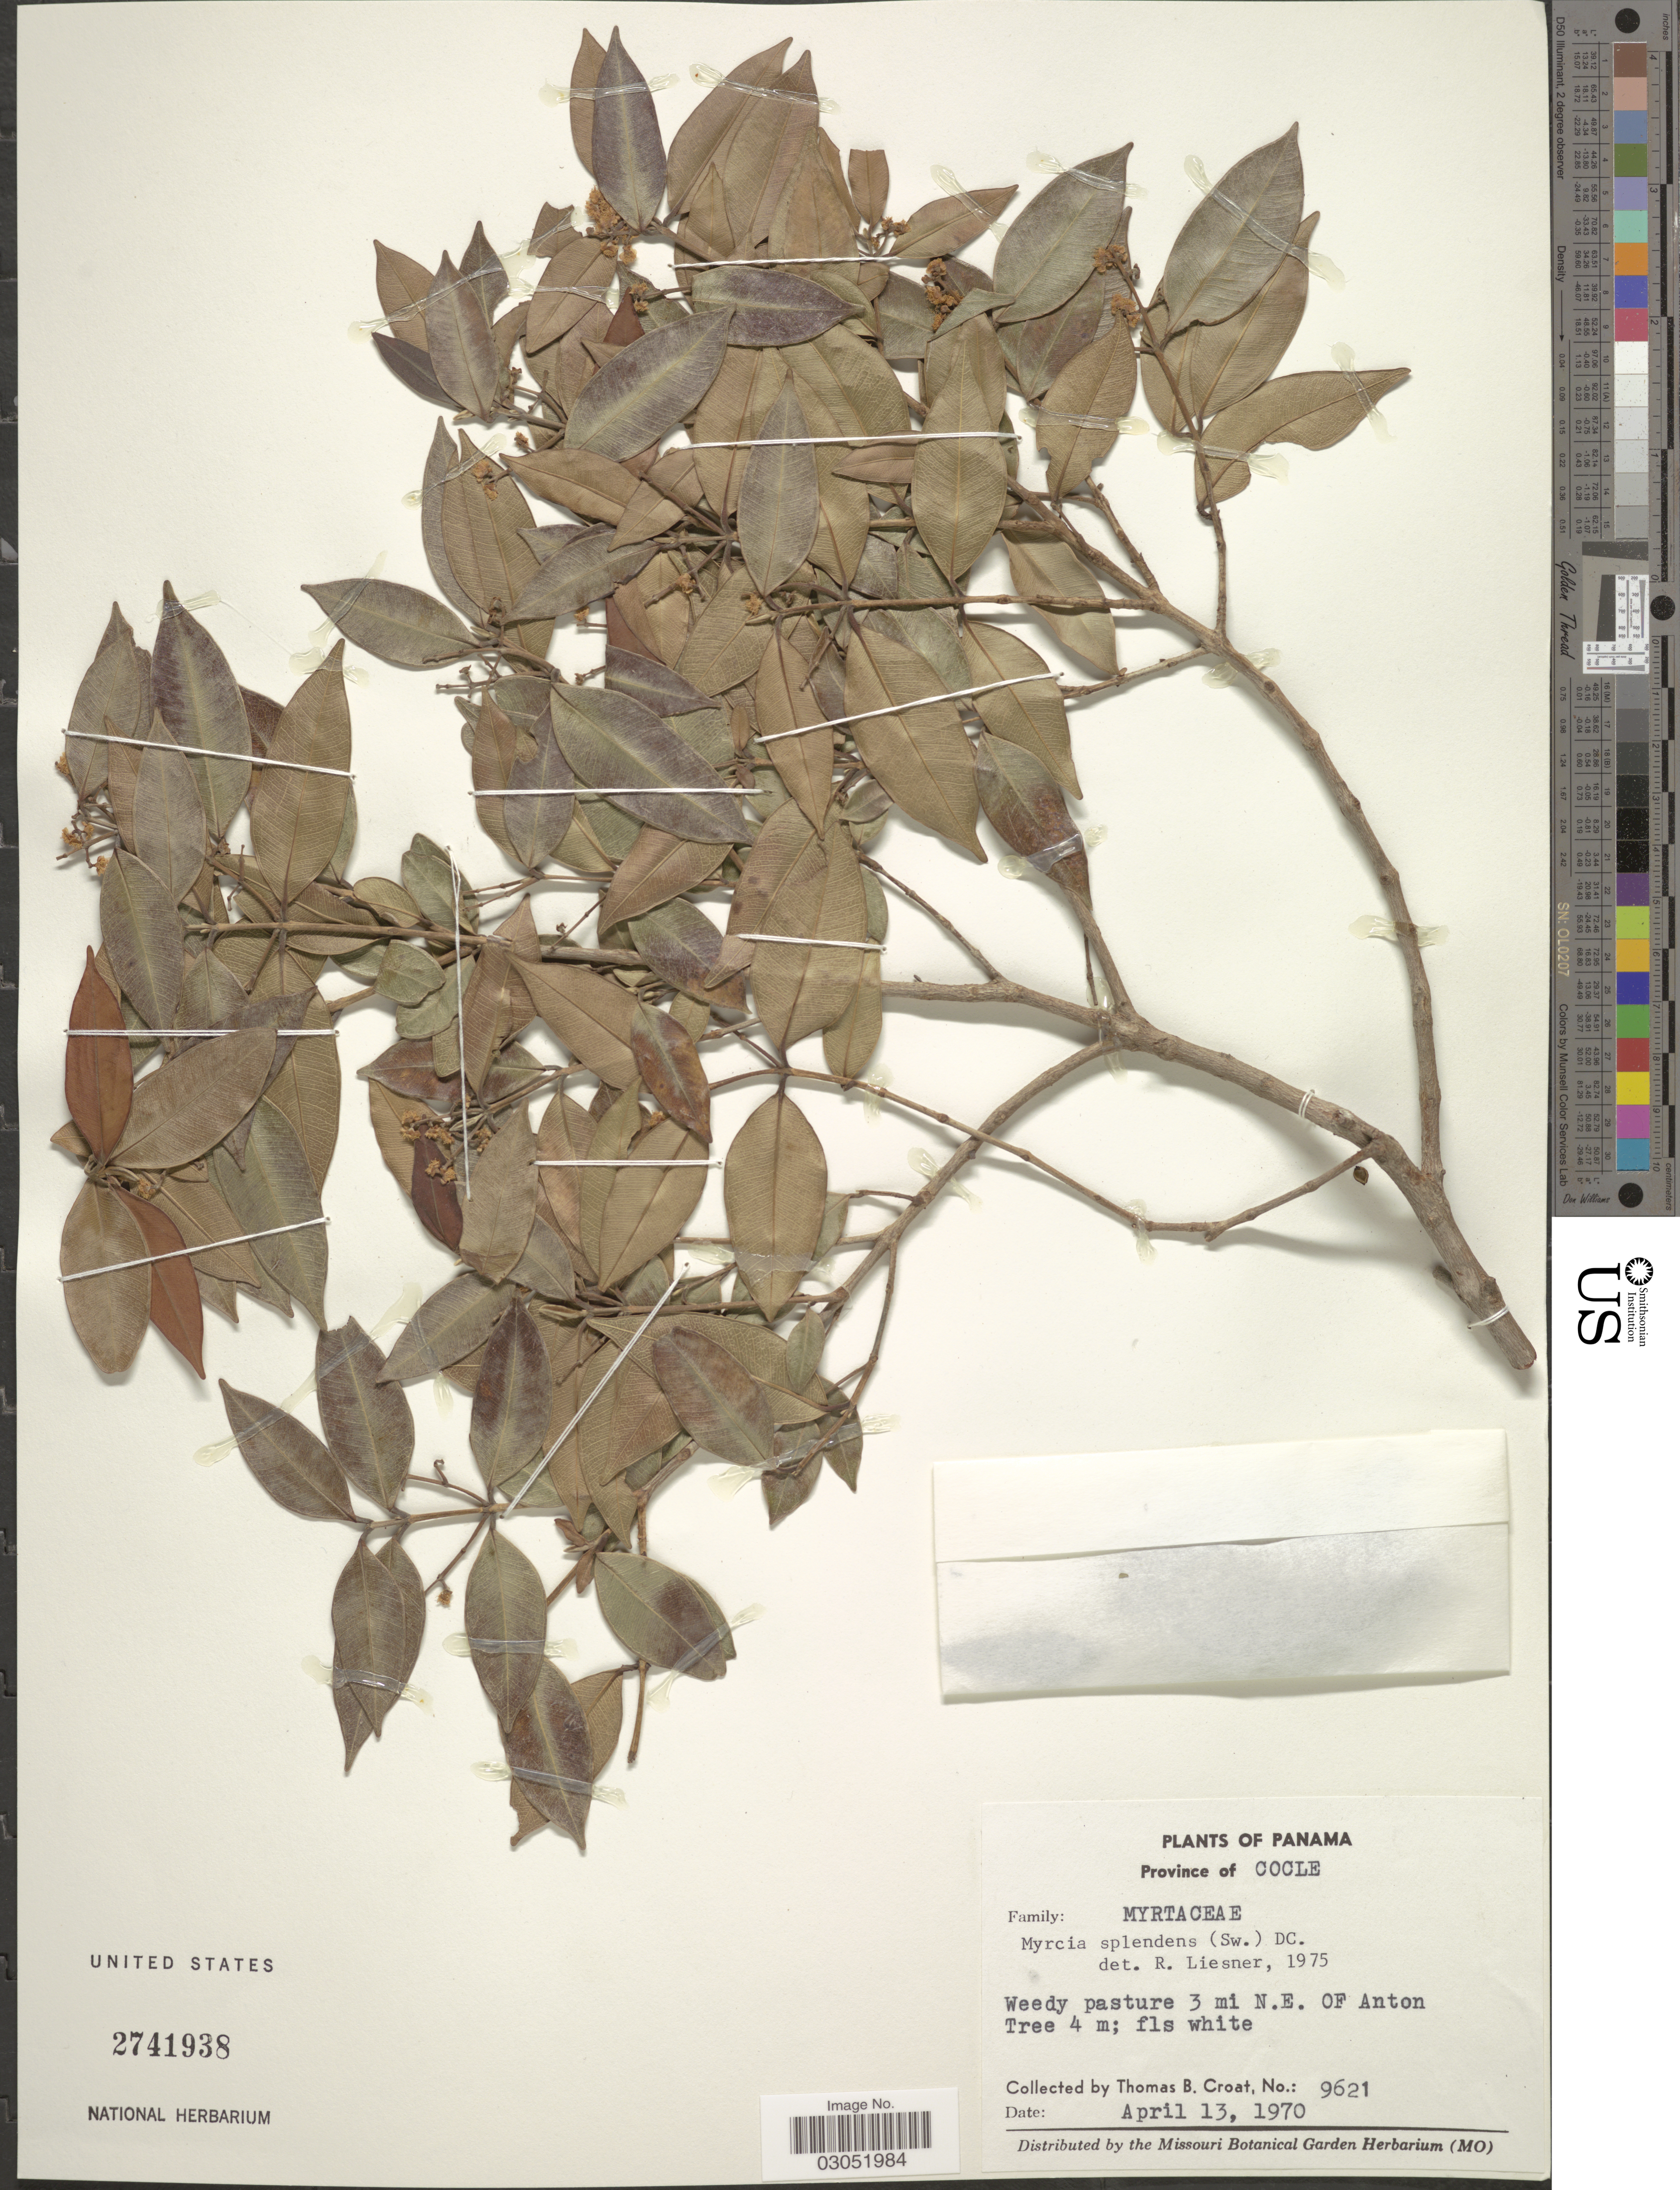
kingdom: Plantae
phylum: Tracheophyta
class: Magnoliopsida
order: Myrtales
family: Myrtaceae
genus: Myrcia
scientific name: Myrcia splendens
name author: (Sw.) DC.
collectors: T. B. Croat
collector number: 9621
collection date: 1970-04-13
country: Panama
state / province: Coclé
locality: Weedy pasture 3 mi N.E. of Anton.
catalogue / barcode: US 2741938